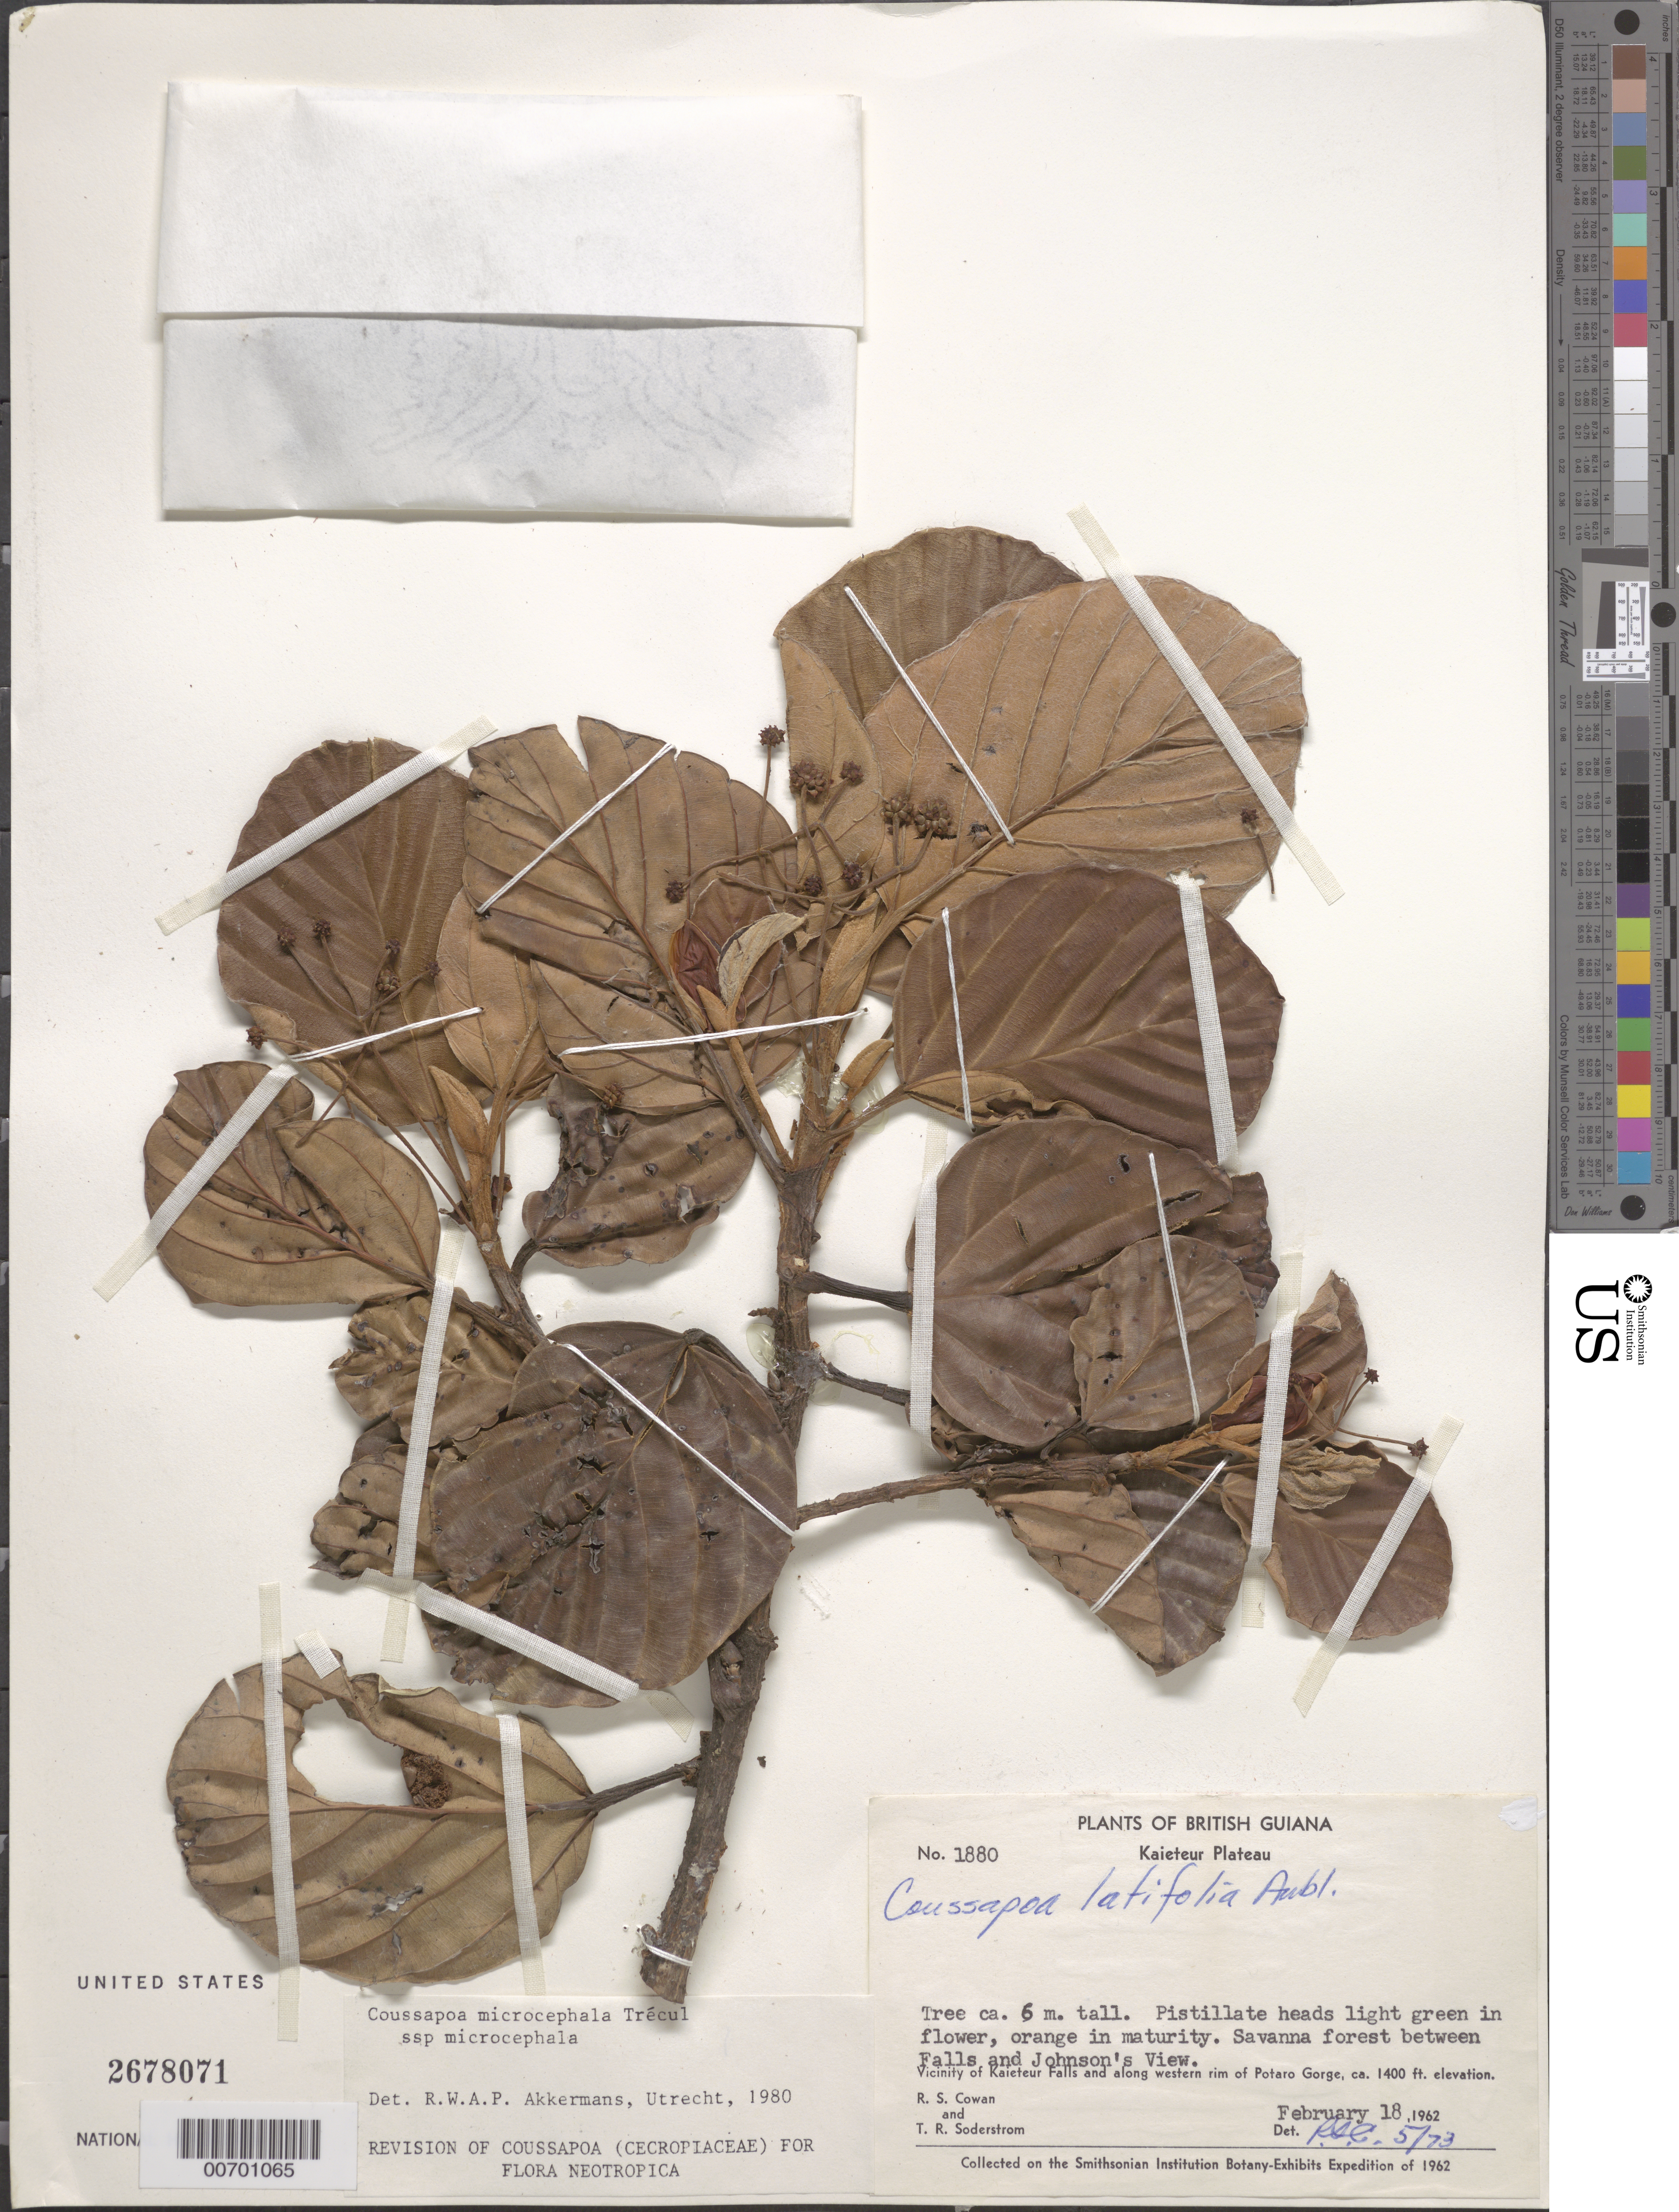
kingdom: Plantae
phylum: Tracheophyta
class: Magnoliopsida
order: Rosales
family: Urticaceae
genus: Coussapoa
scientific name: Coussapoa microcephala subsp. microcephala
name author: Trécul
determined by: Akkermans, R. W. A. P.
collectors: R. S. Cowan & T. R. Soderstrom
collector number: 1880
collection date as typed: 18-Feb-62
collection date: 1962-02-18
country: Guyana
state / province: Potaro-Siparuni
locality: Kaieteur Plateau, vicinity of Kaieteur Falls and western rim of Potaro Gorge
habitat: Savanna forest between Falls and Johnson's View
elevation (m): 427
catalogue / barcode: US 2678071